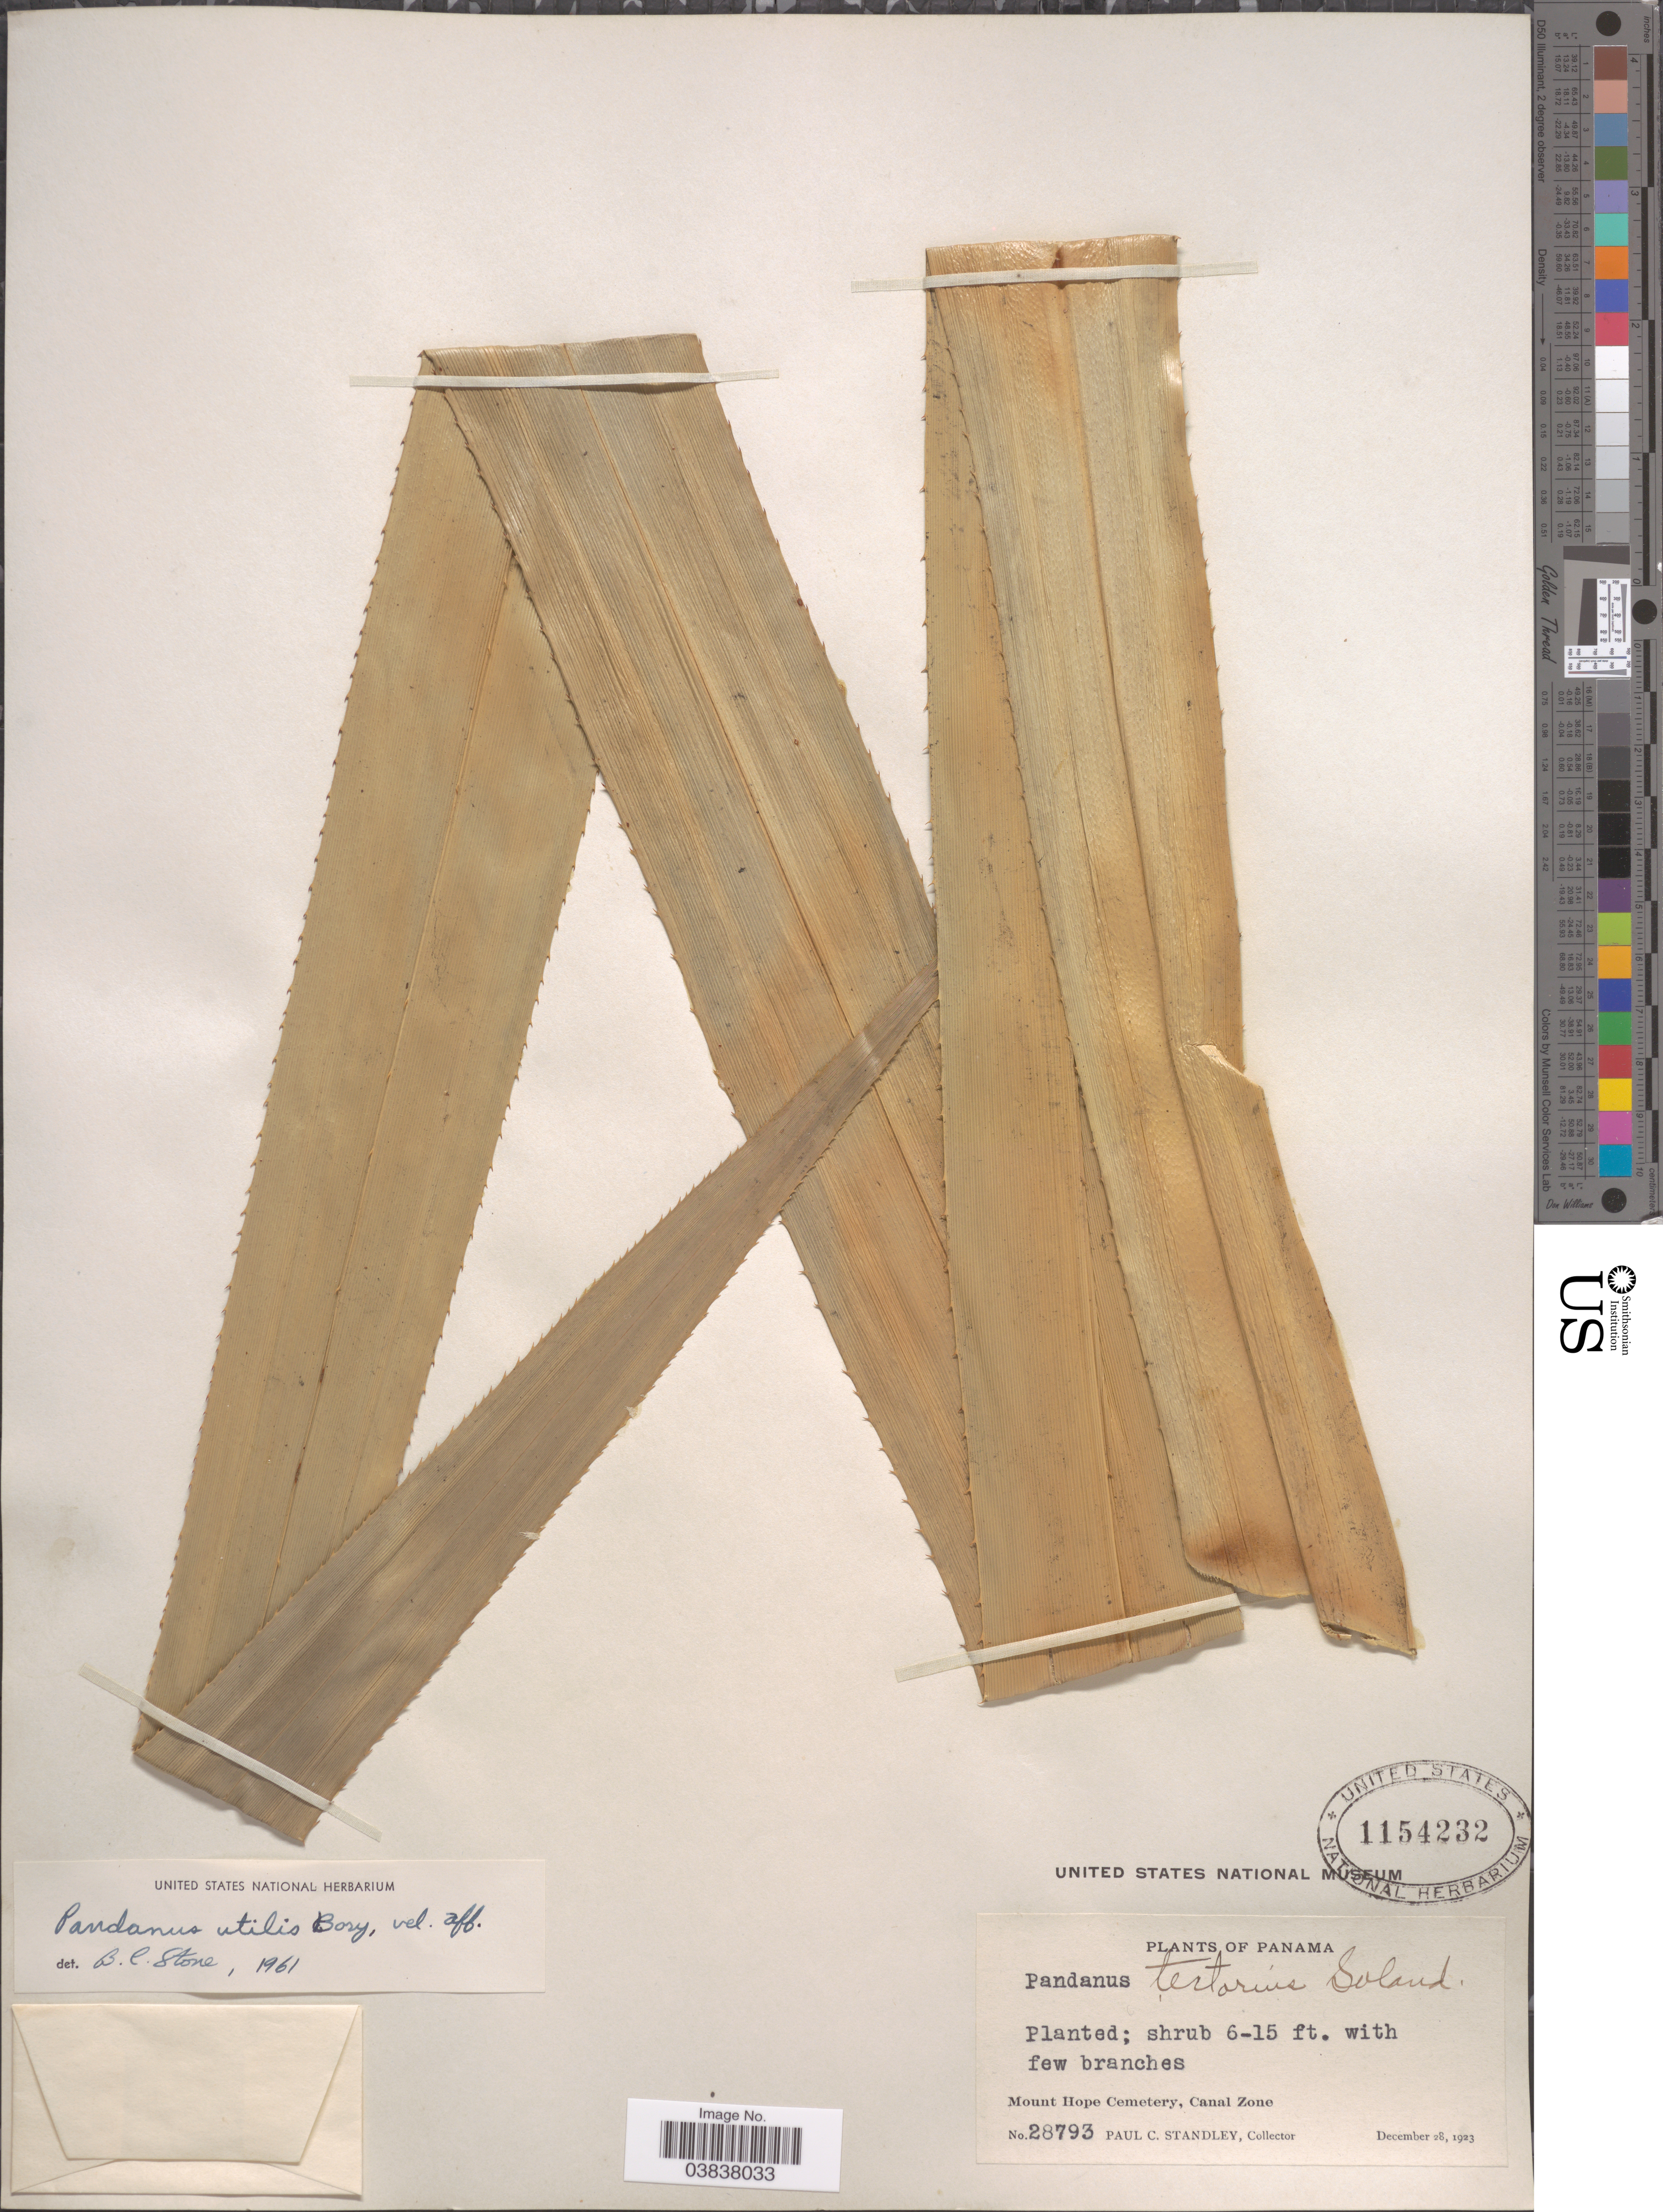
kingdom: Plantae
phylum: Tracheophyta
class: Liliopsida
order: Pandanales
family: Pandanaceae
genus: Pandanus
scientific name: Pandanus utilis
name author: Bory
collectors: P. C. Standley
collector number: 28793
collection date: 1923-12-28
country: Panama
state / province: Colón / Panamá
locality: Mount Hope Cemetery, Canal Zone.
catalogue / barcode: US 1154232